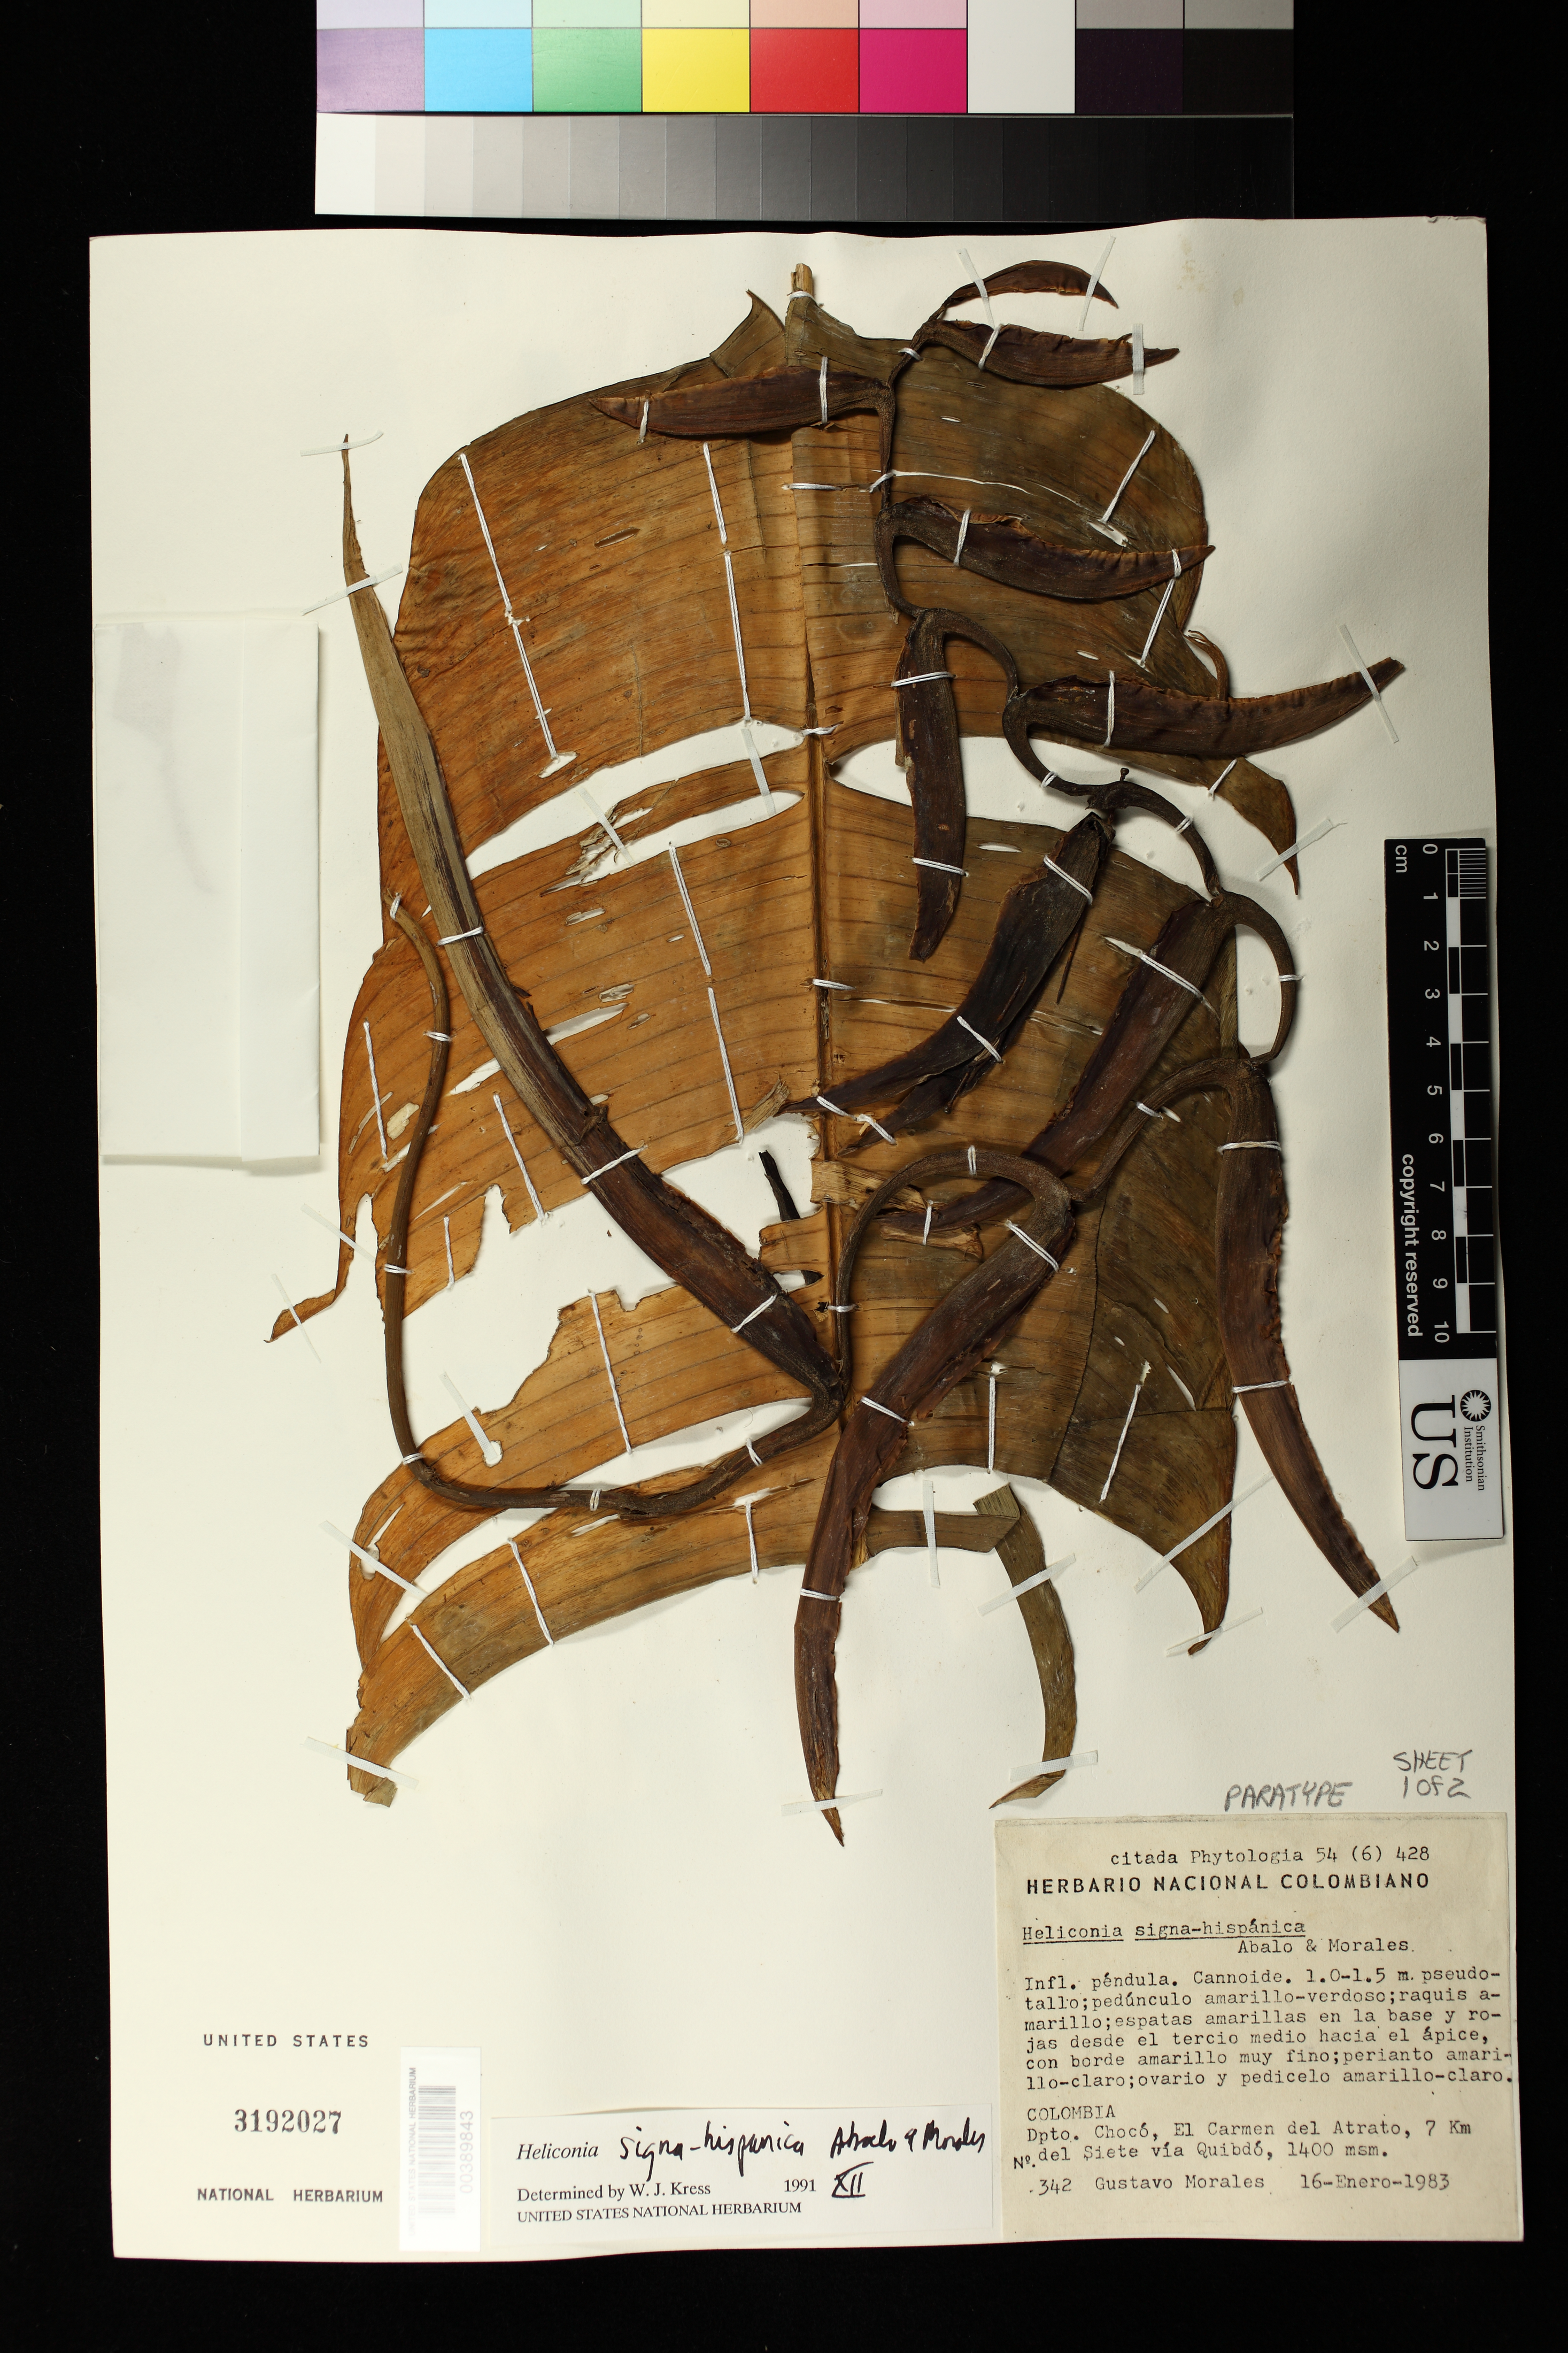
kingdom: Plantae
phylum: Tracheophyta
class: Liliopsida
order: Zingiberales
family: Heliconiaceae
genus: Heliconia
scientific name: Heliconia signa-hispanica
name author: Abalo & G. Morales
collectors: G. Morales L.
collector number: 342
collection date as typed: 16 Jan 1983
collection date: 1983-01-16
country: Colombia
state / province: Chocó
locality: El Carmen del Atrato, 7 km de Siete via Quibdo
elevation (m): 1400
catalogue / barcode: US 3192027